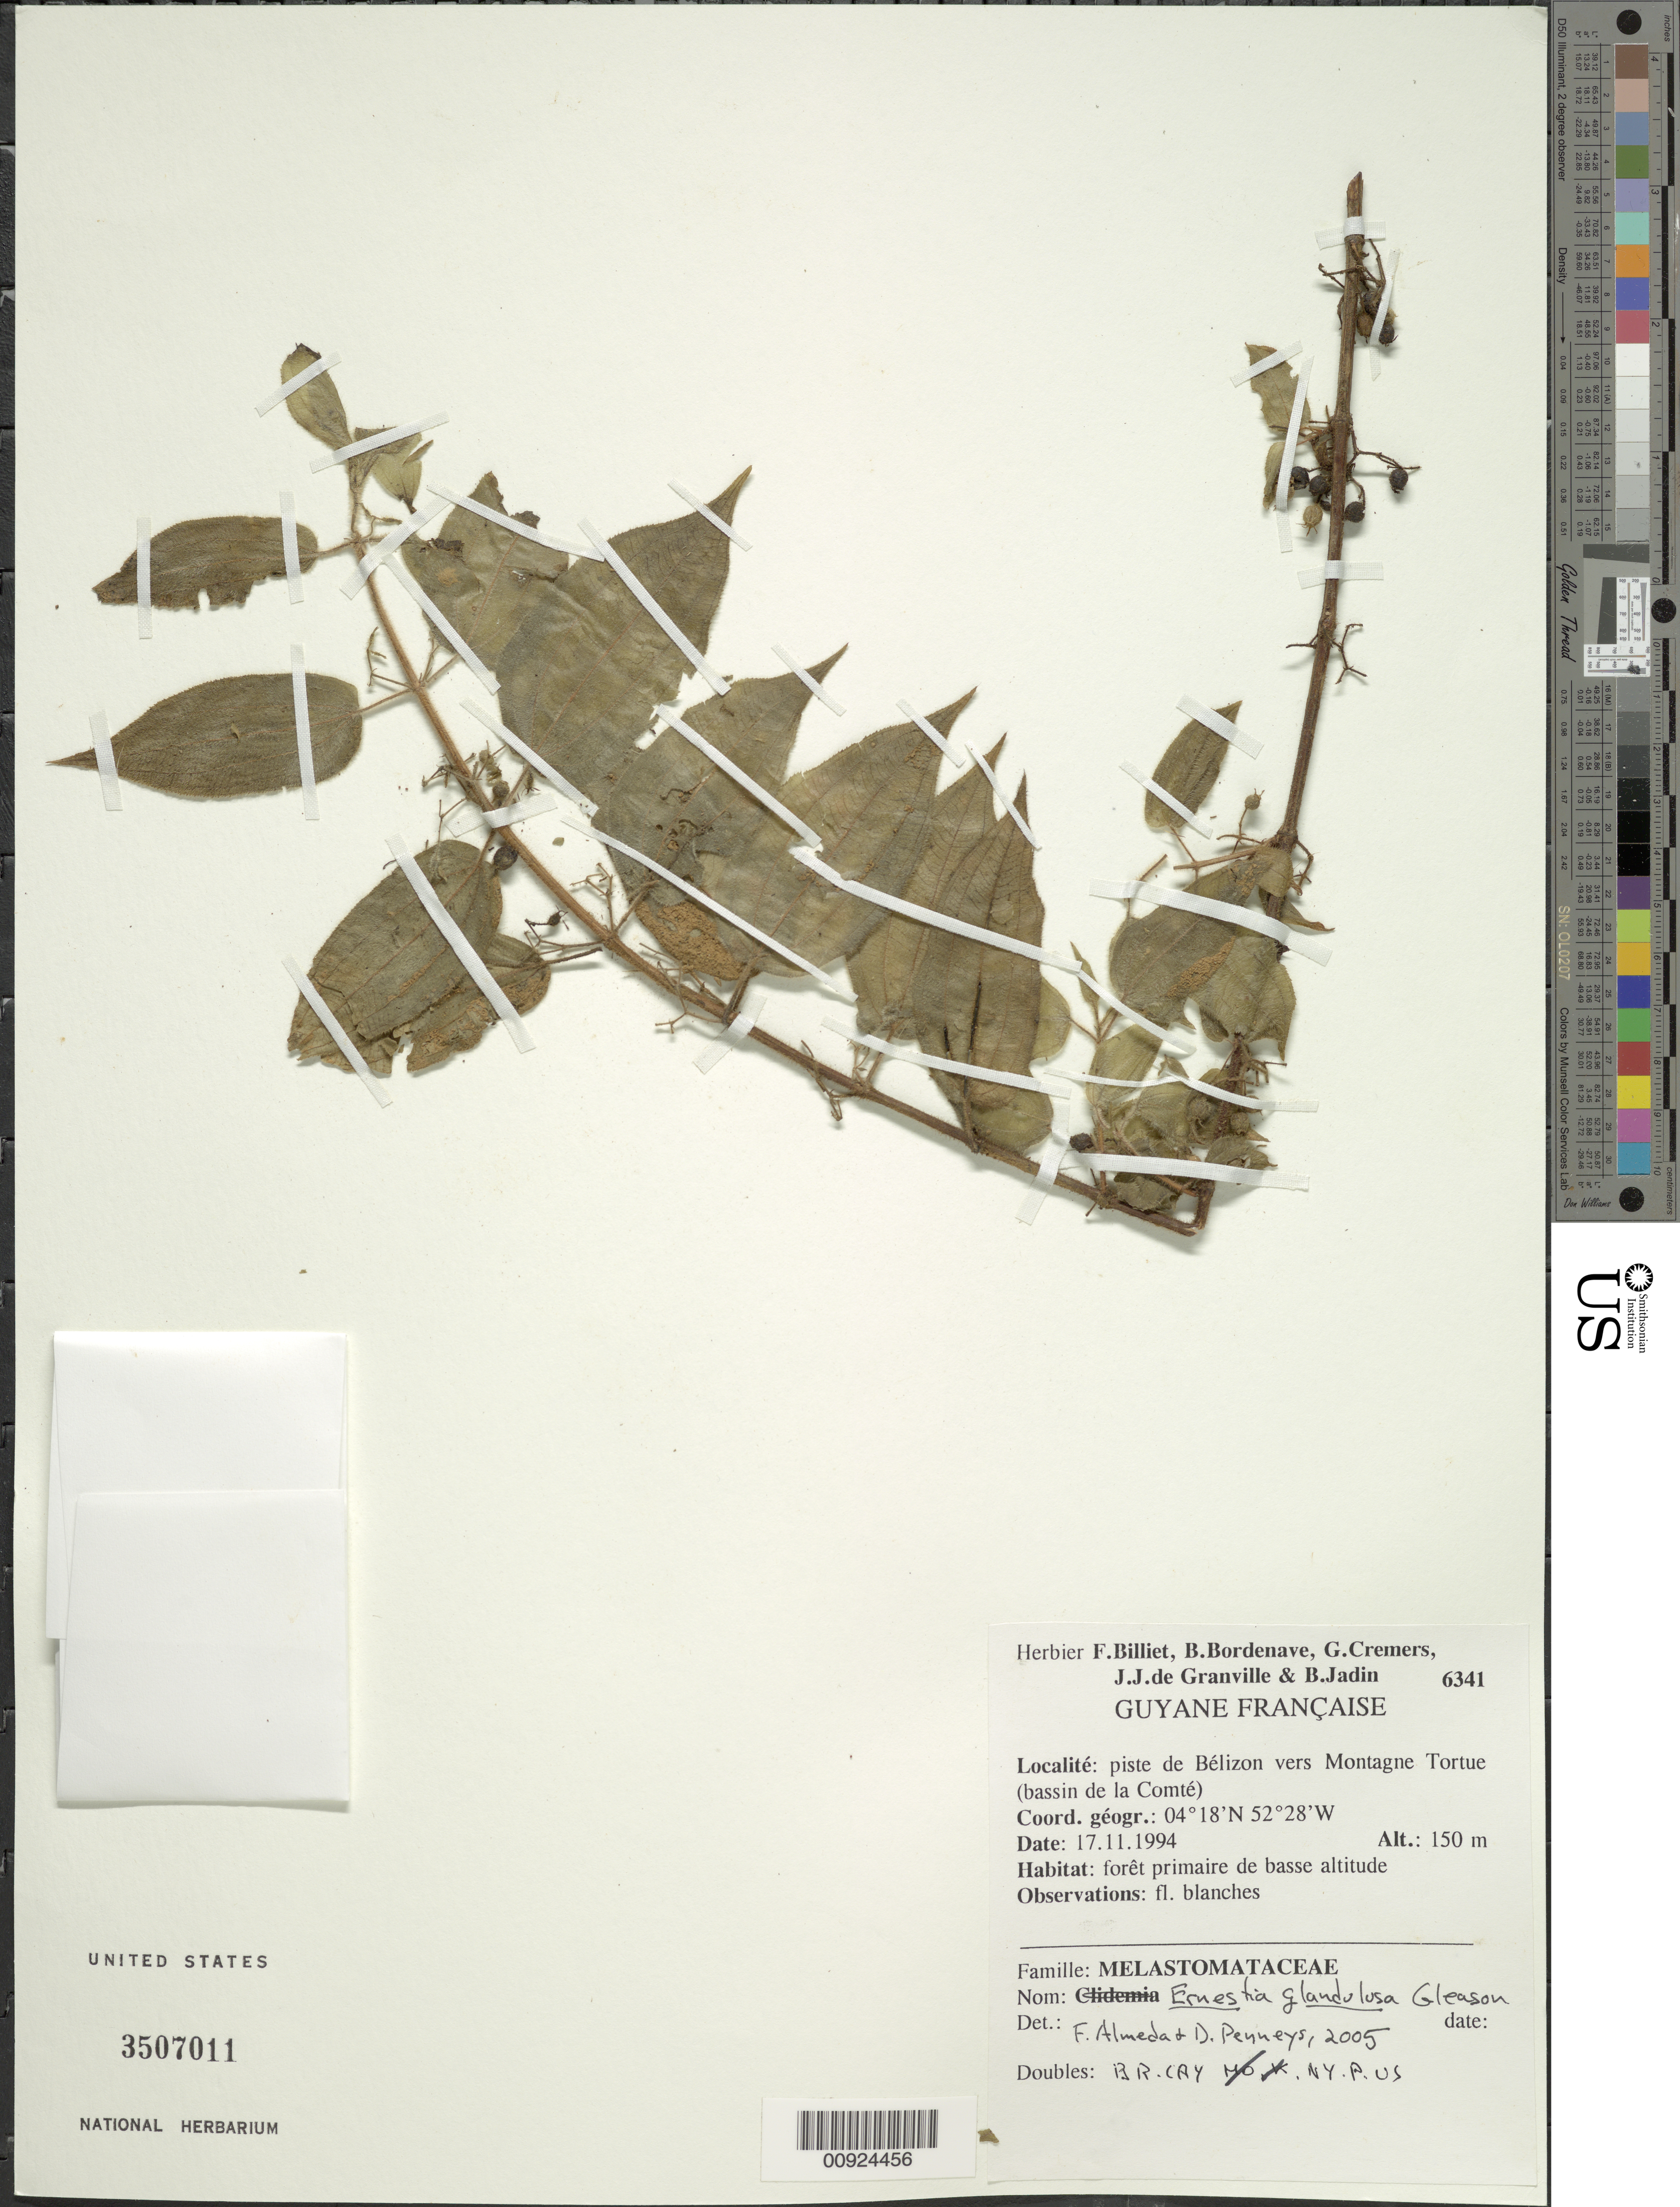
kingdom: Plantae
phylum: Tracheophyta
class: Magnoliopsida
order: Myrtales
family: Melastomataceae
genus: Pseudoernestia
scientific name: Pseudoernestia glandulosa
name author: (Gleason) M.J. Rocha & P.J.F. Guim.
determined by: Nunes da Silva, Diego, (RB), Jardim Botanico do Rio de Janeiro - Herbario (BRAZIL)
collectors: F. Billiet, G. Cremers, B. Bordenave, J.-J. de Granville & B. Jadin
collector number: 6341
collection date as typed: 17-Nov-94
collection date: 1994-11-17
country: French Guiana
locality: Piste de Bélizon, vers Montagne Tortue (Bassin de la Comté)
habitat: Primary forest, low altitude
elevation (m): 150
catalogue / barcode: US 3507011